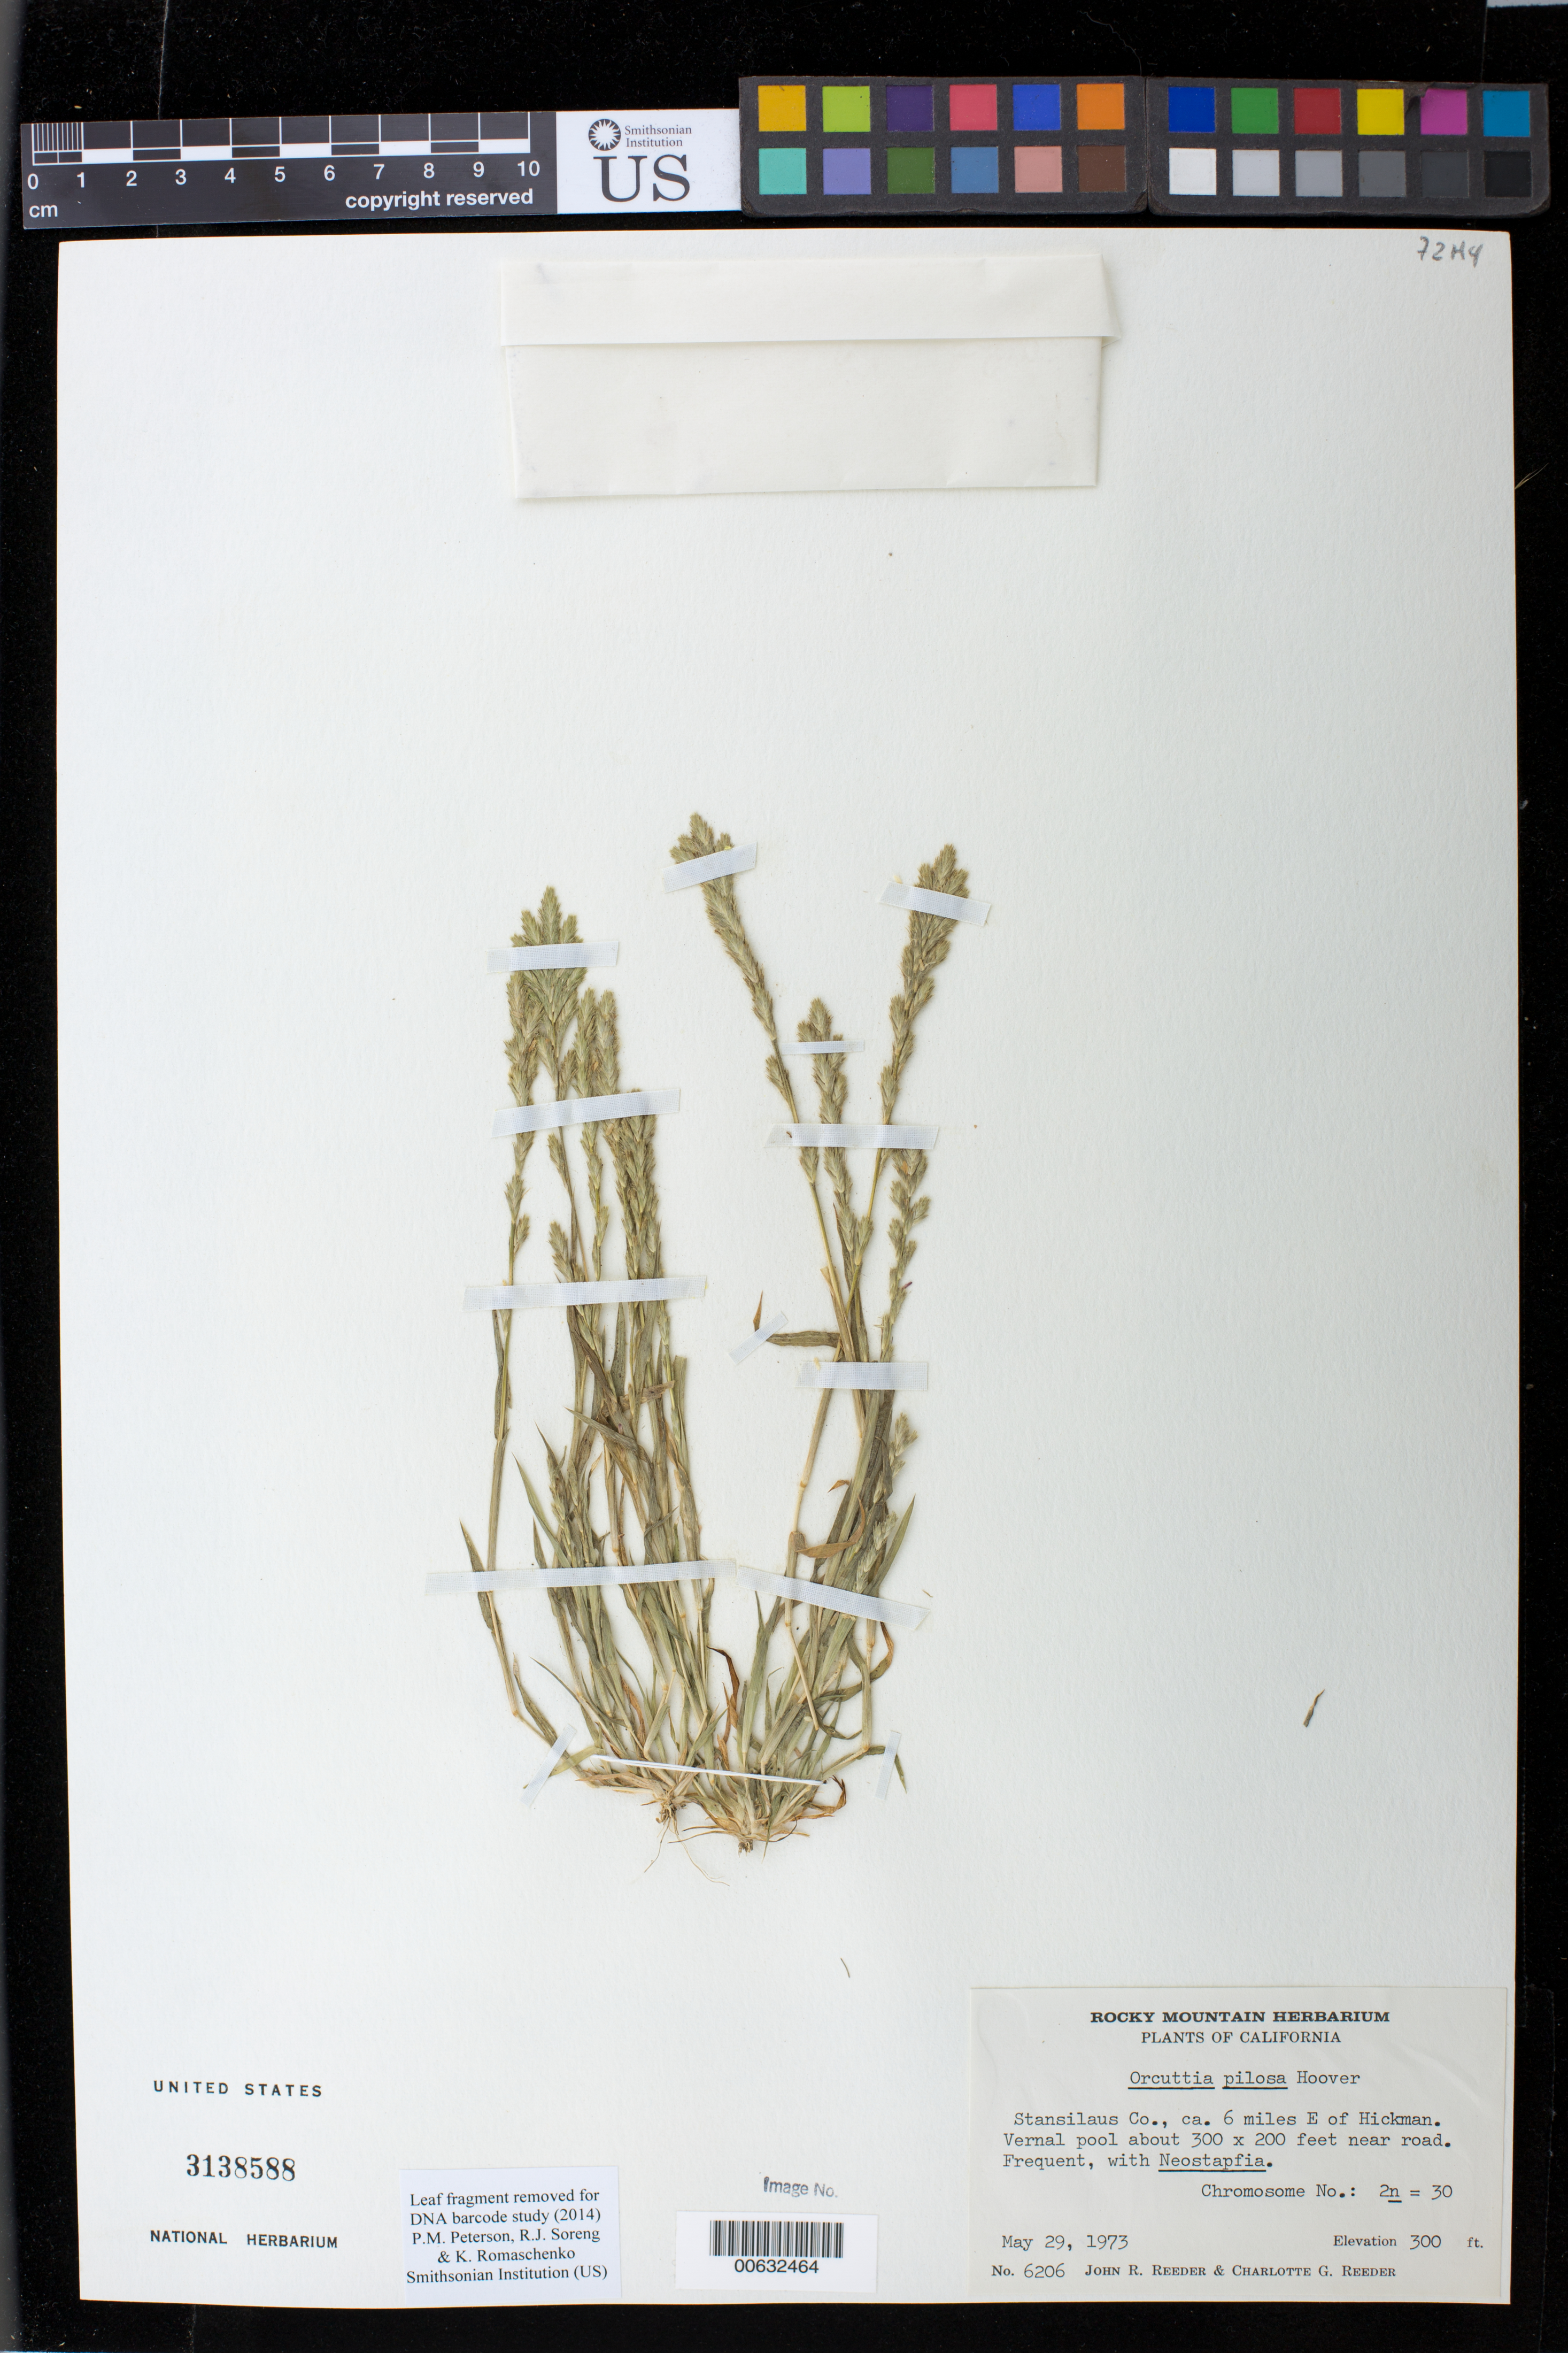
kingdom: Plantae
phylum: Tracheophyta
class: Liliopsida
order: Poales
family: Poaceae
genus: Orcuttia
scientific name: Orcuttia pilosa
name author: Hoover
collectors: J. R. Reeder & C. G. Reeder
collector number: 6206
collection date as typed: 29 May 1973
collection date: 1973-05-29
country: United States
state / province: California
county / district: Stanislaus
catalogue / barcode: US 3138588